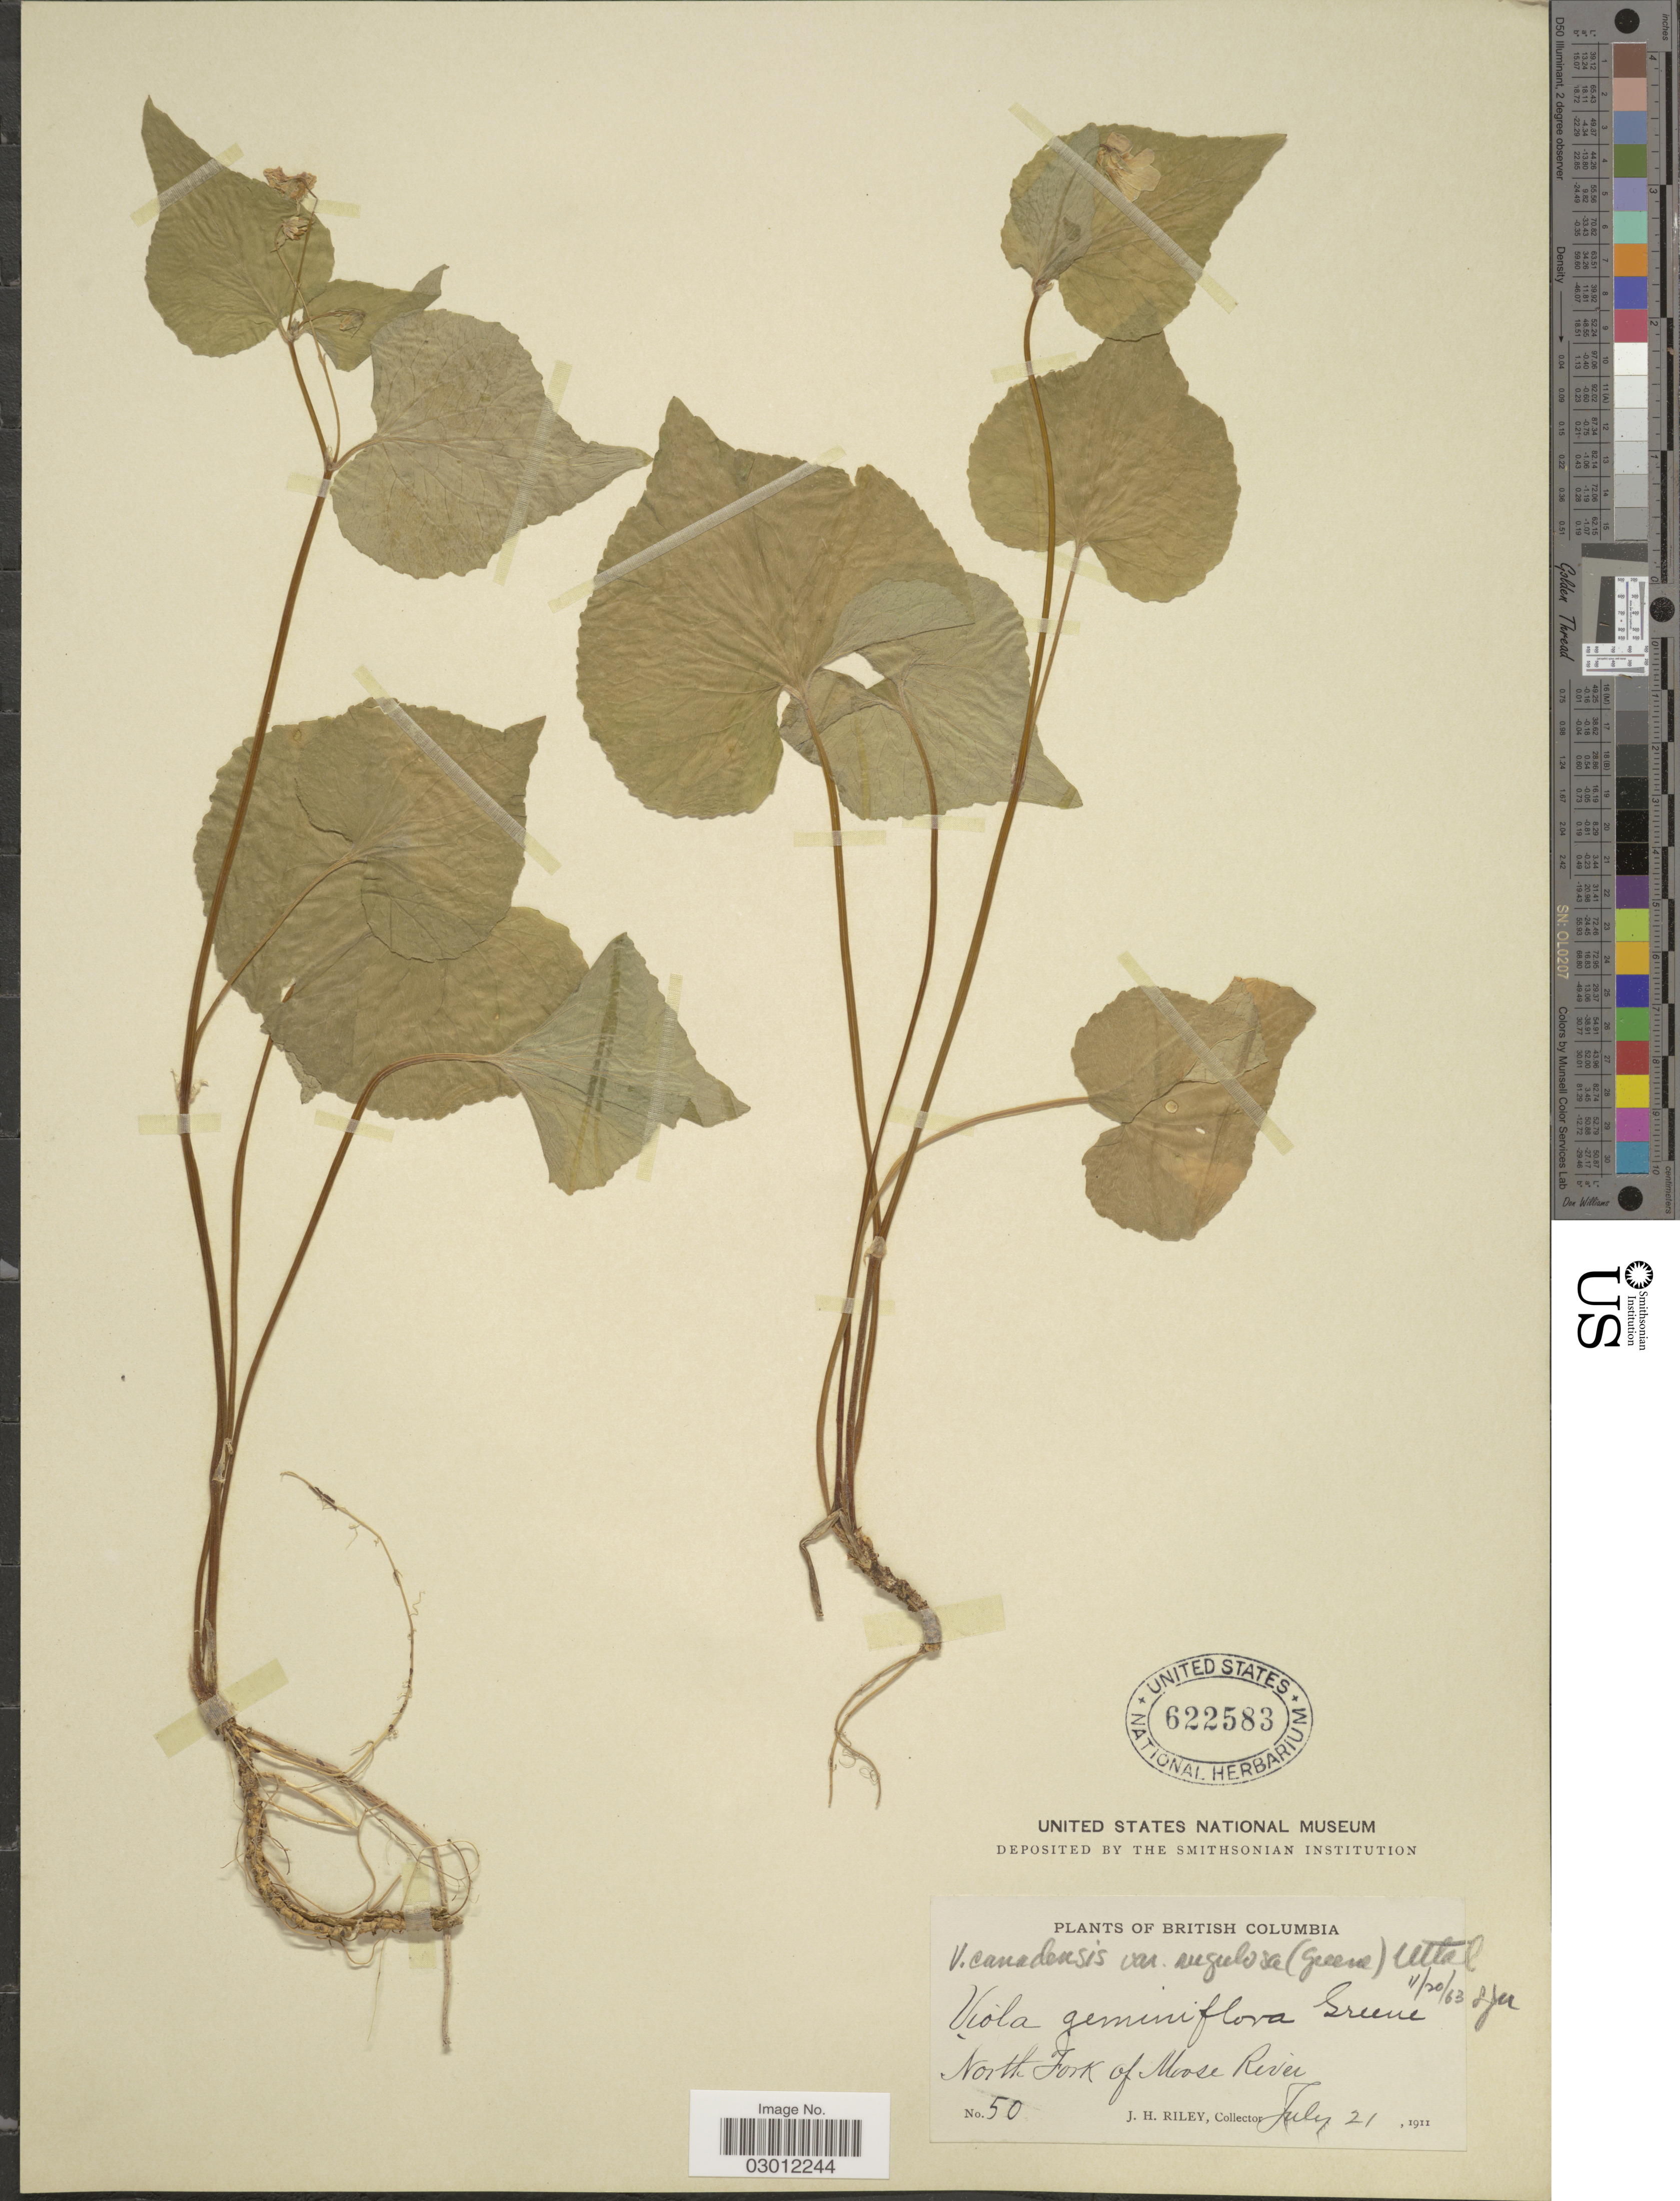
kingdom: Plantae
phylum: Tracheophyta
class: Magnoliopsida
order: Malpighiales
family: Violaceae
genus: Viola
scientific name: Viola canadensis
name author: L.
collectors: J. H. Riley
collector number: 50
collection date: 1911-07-21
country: Canada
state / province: British Columbia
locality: North Fork of Moose River.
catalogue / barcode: US 622583